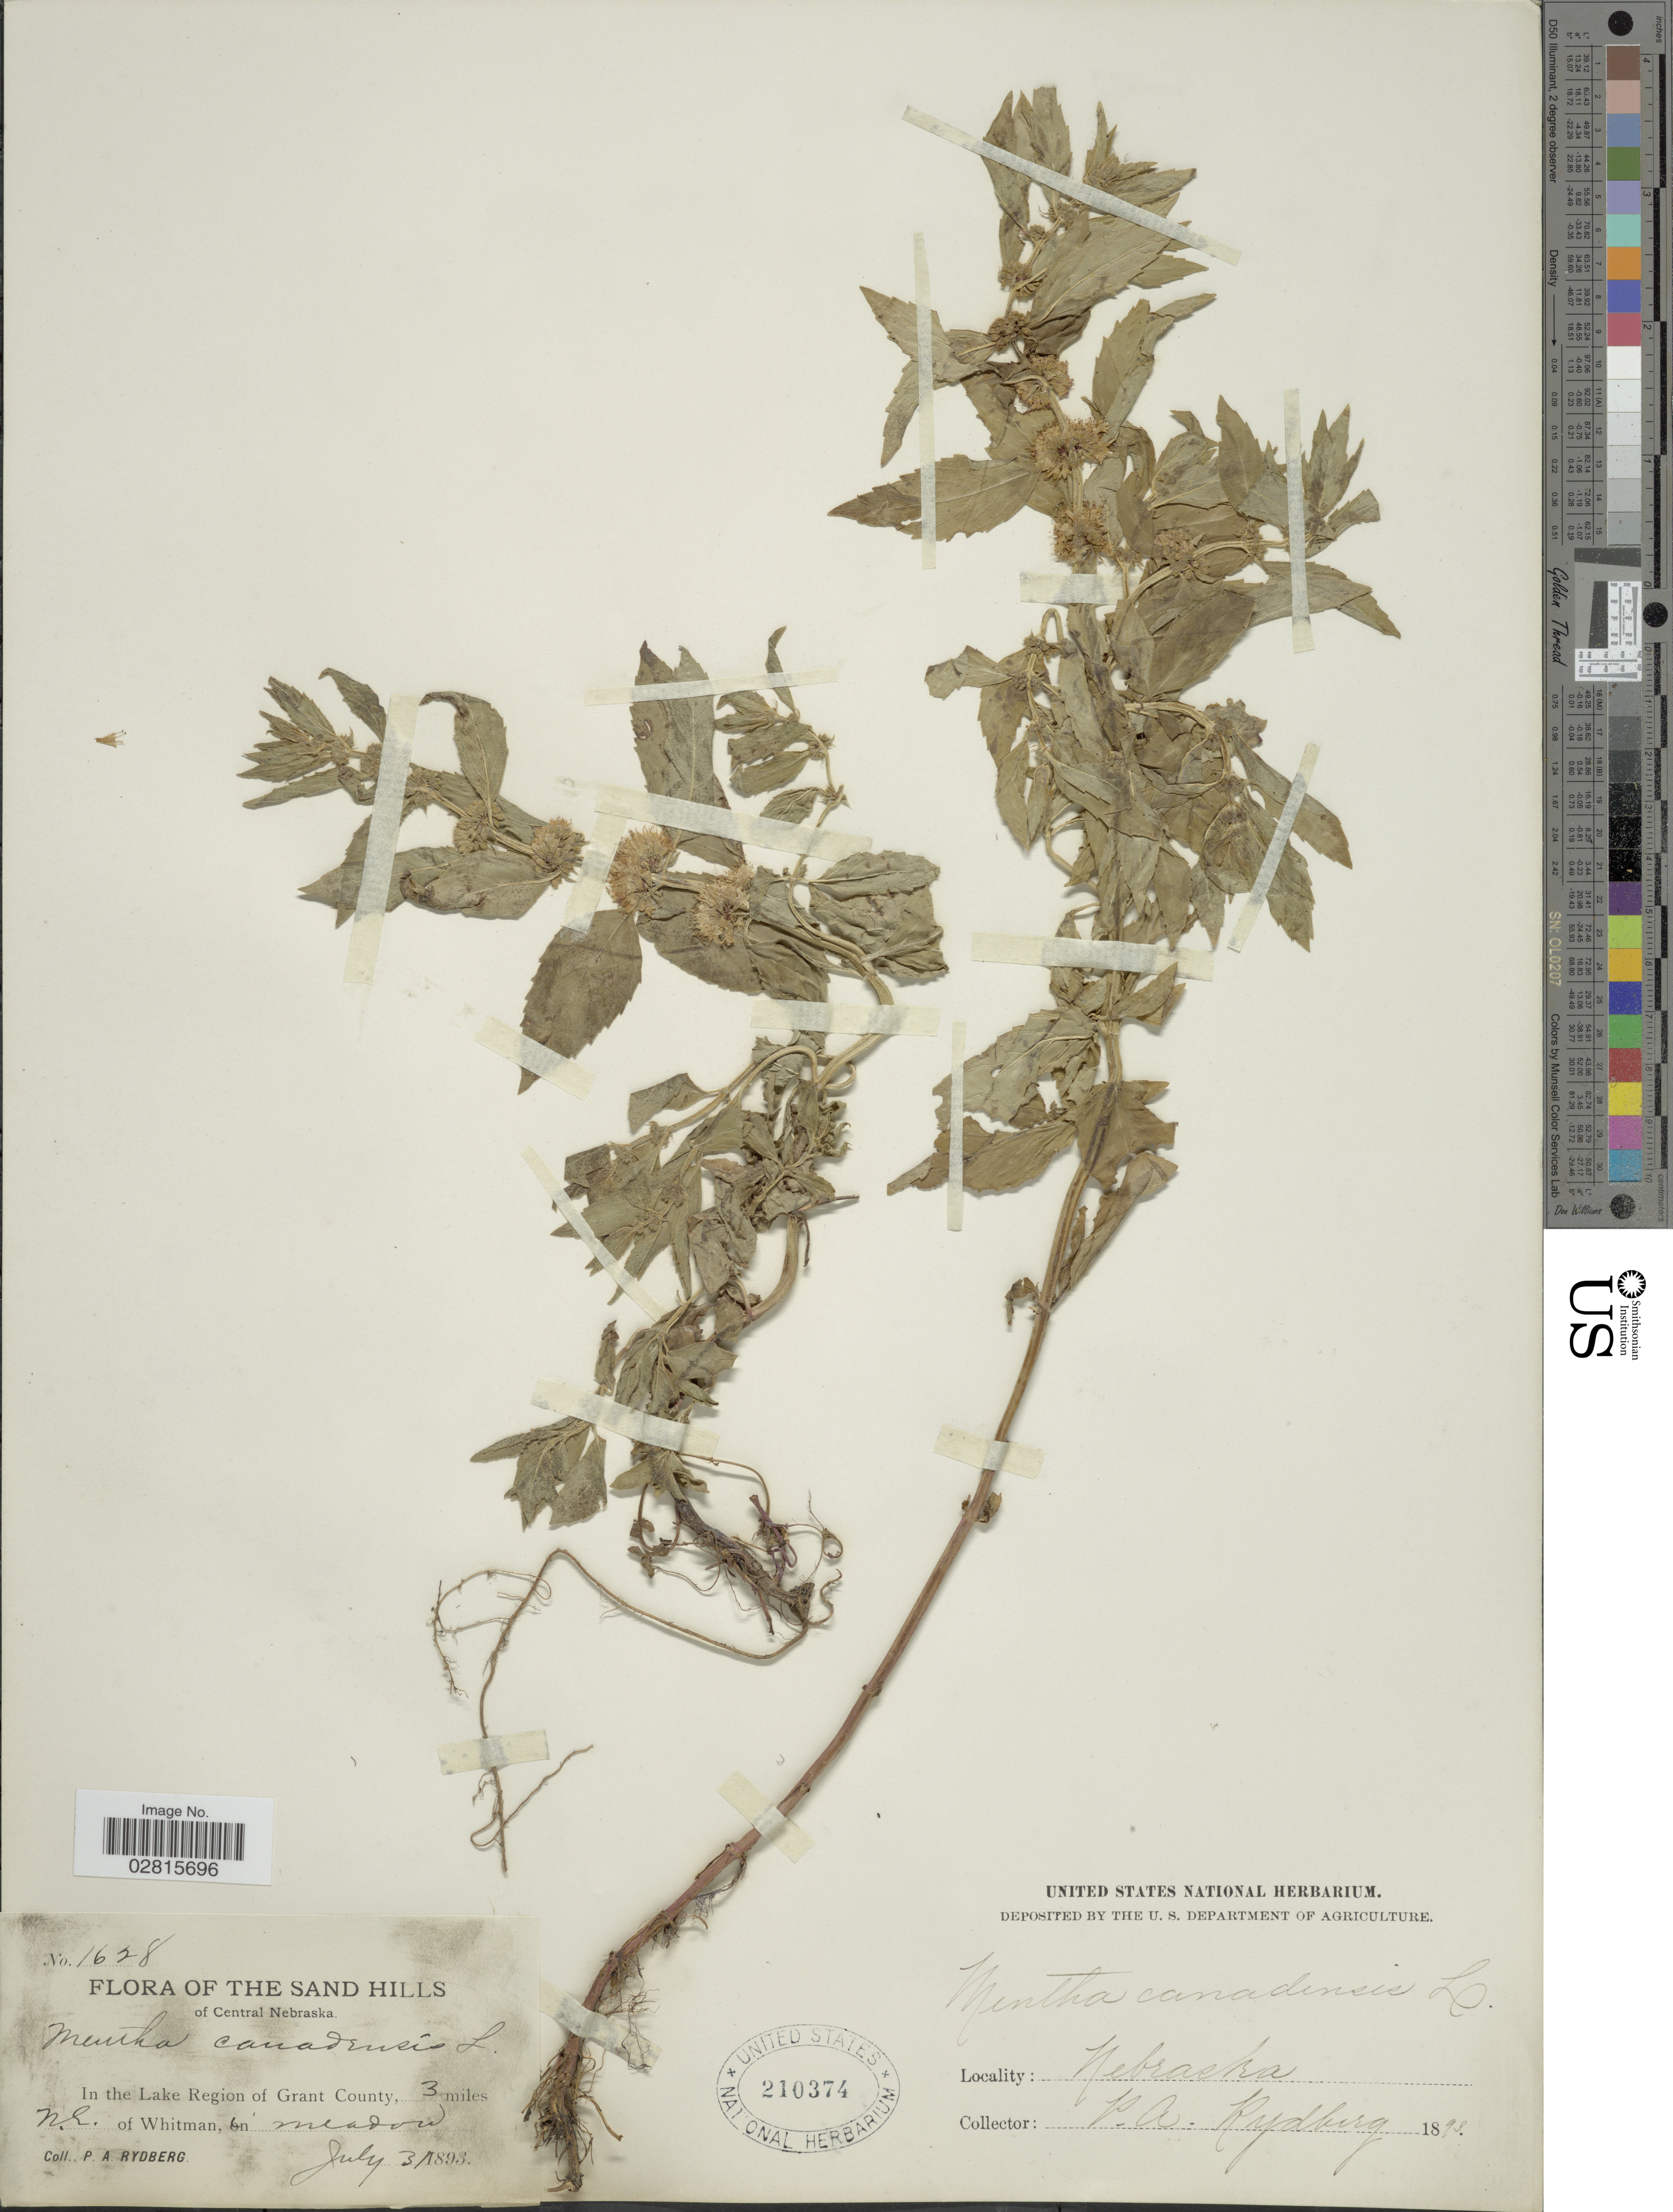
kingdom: Plantae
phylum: Tracheophyta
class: Magnoliopsida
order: Lamiales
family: Lamiaceae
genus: Mentha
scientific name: Mentha penardii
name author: (Briq.) Rydb.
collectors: P. A. Rydberg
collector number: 1628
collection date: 1893-07-31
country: United States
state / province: Nebraska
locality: The Sand Hills of Central Nebraska, in the Lake Region of Grant County, 3 miles n.e. of Whitman.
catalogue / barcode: US 210374